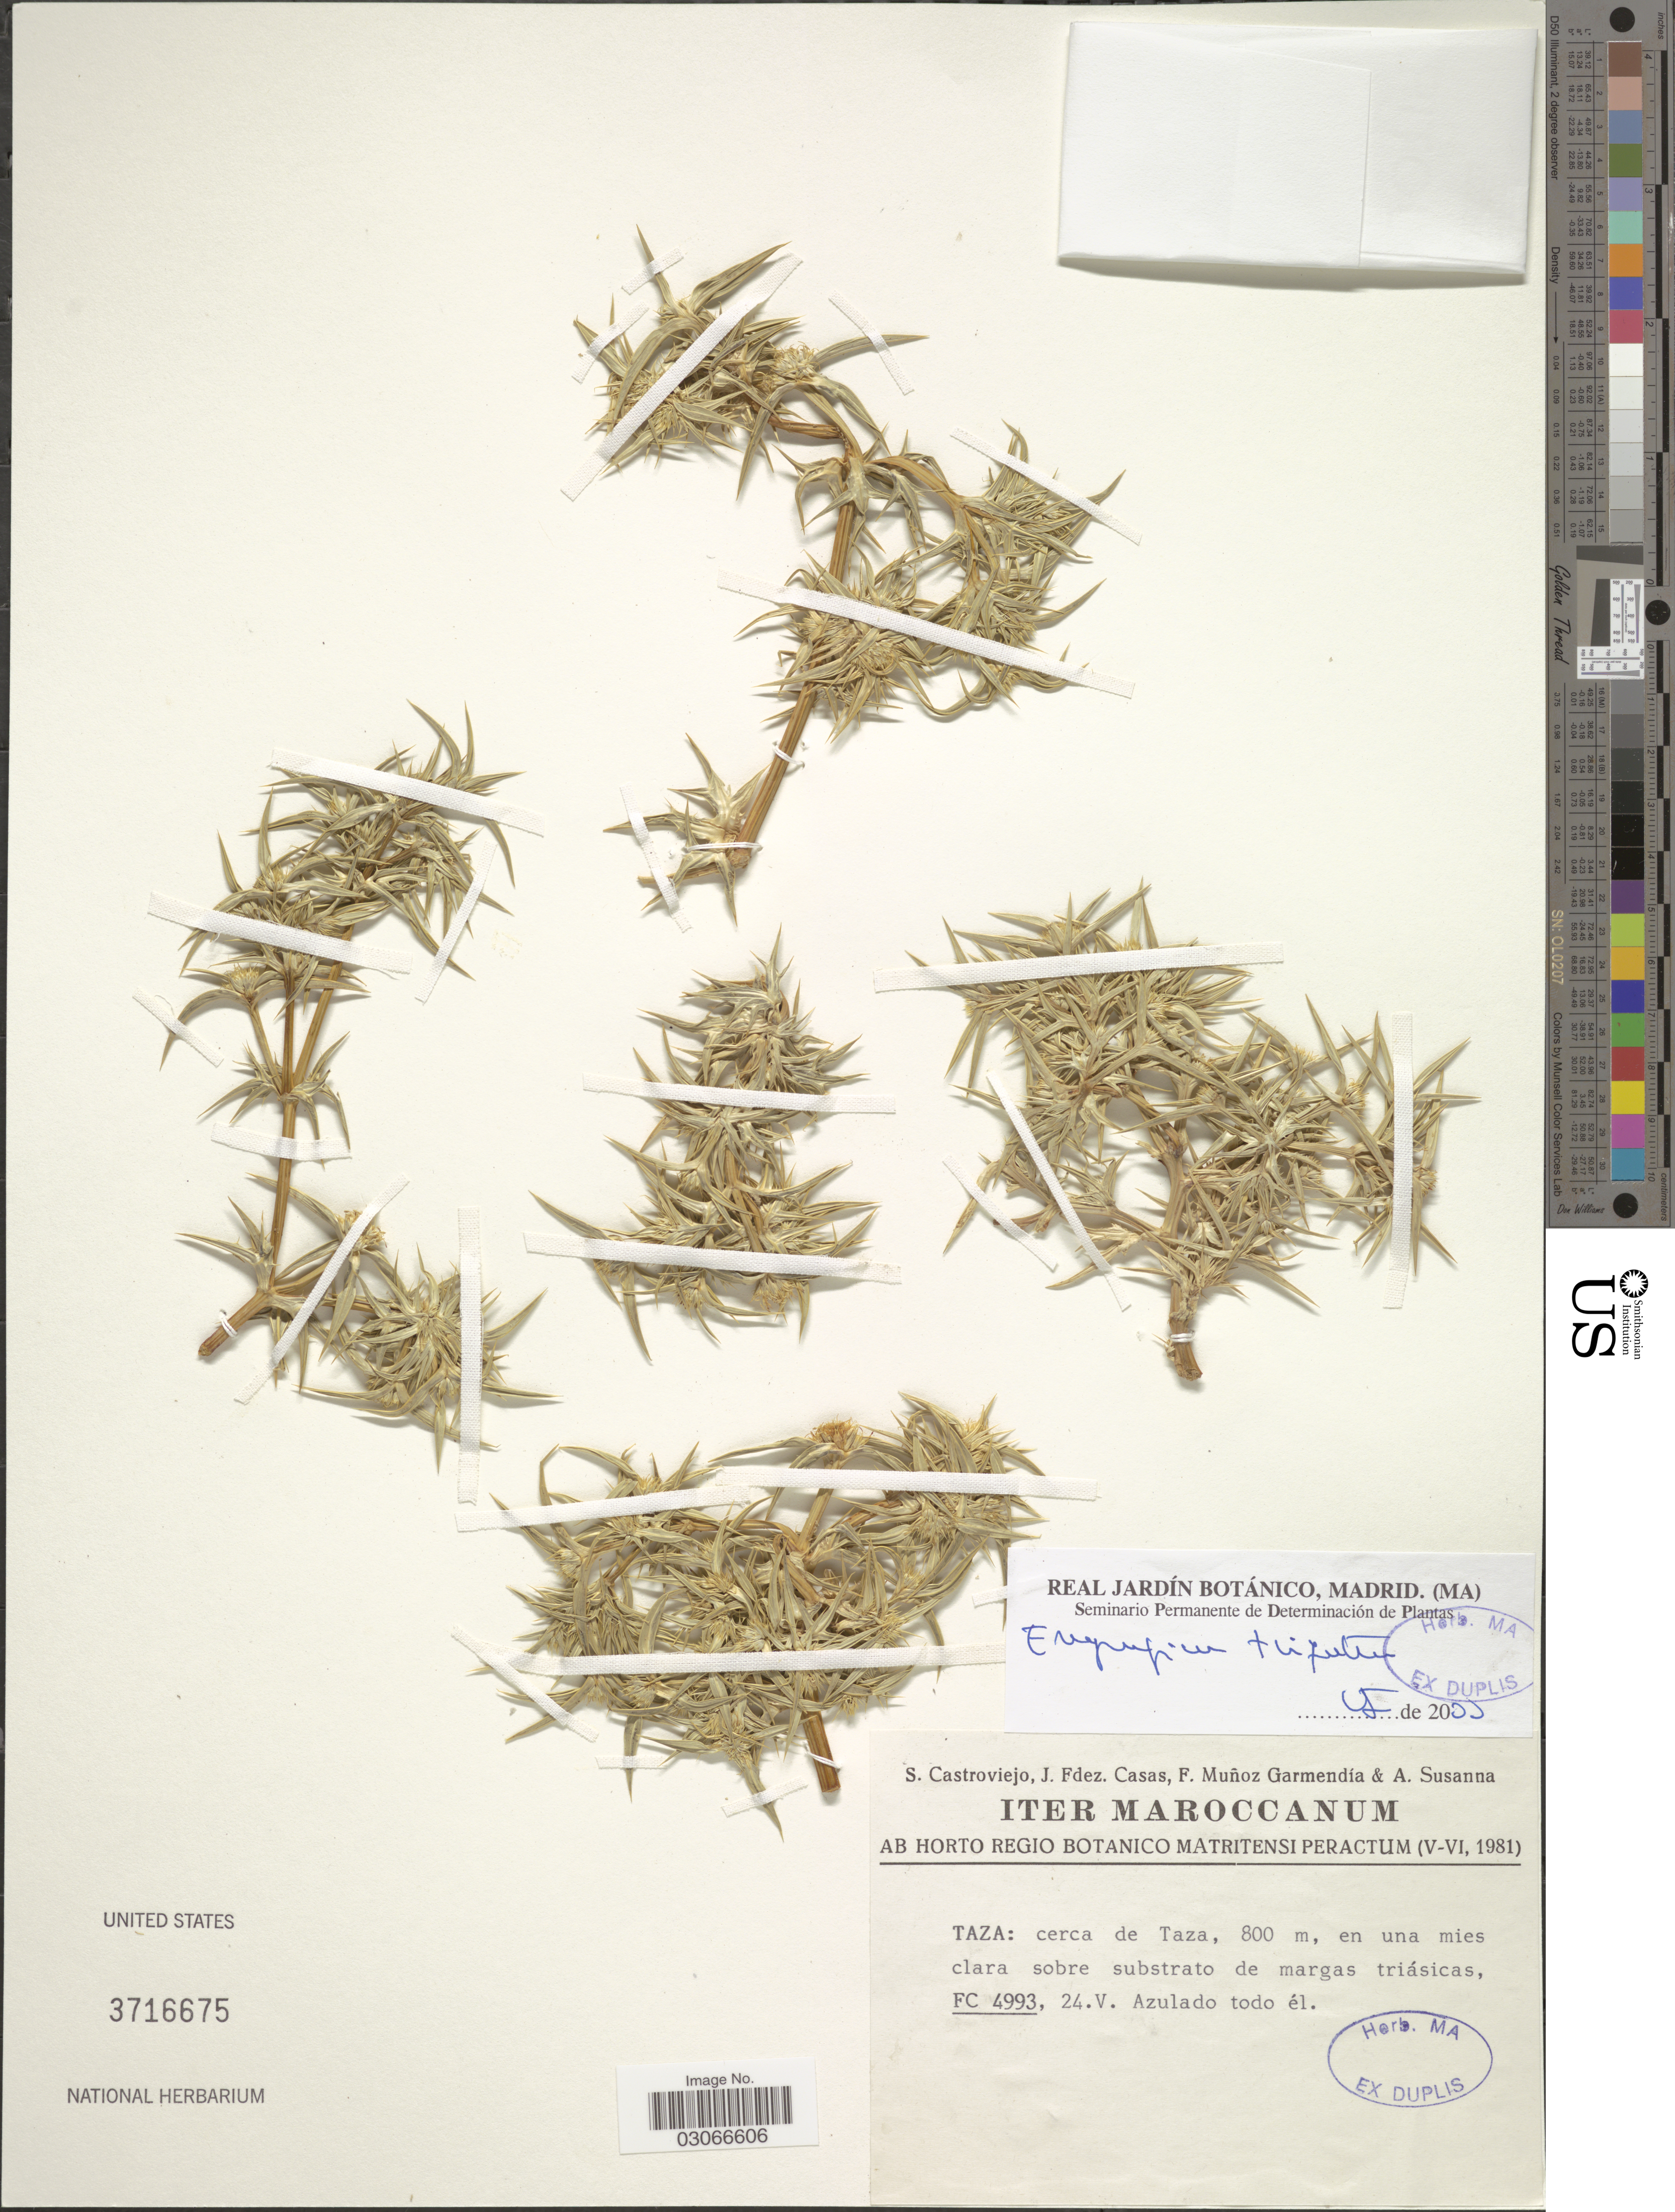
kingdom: Plantae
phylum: Tracheophyta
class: Magnoliopsida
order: Apiales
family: Apiaceae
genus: Eryngium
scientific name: Eryngium triquetrum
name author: Vahl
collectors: S. Castroviejo, J. Casas, F. Muñoz Garmendia & A. Susanna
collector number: FC 4993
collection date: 1981-05-24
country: Morocco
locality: Iter Maroccanum. Taza: cerca de Taza.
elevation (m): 800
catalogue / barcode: US 3716675